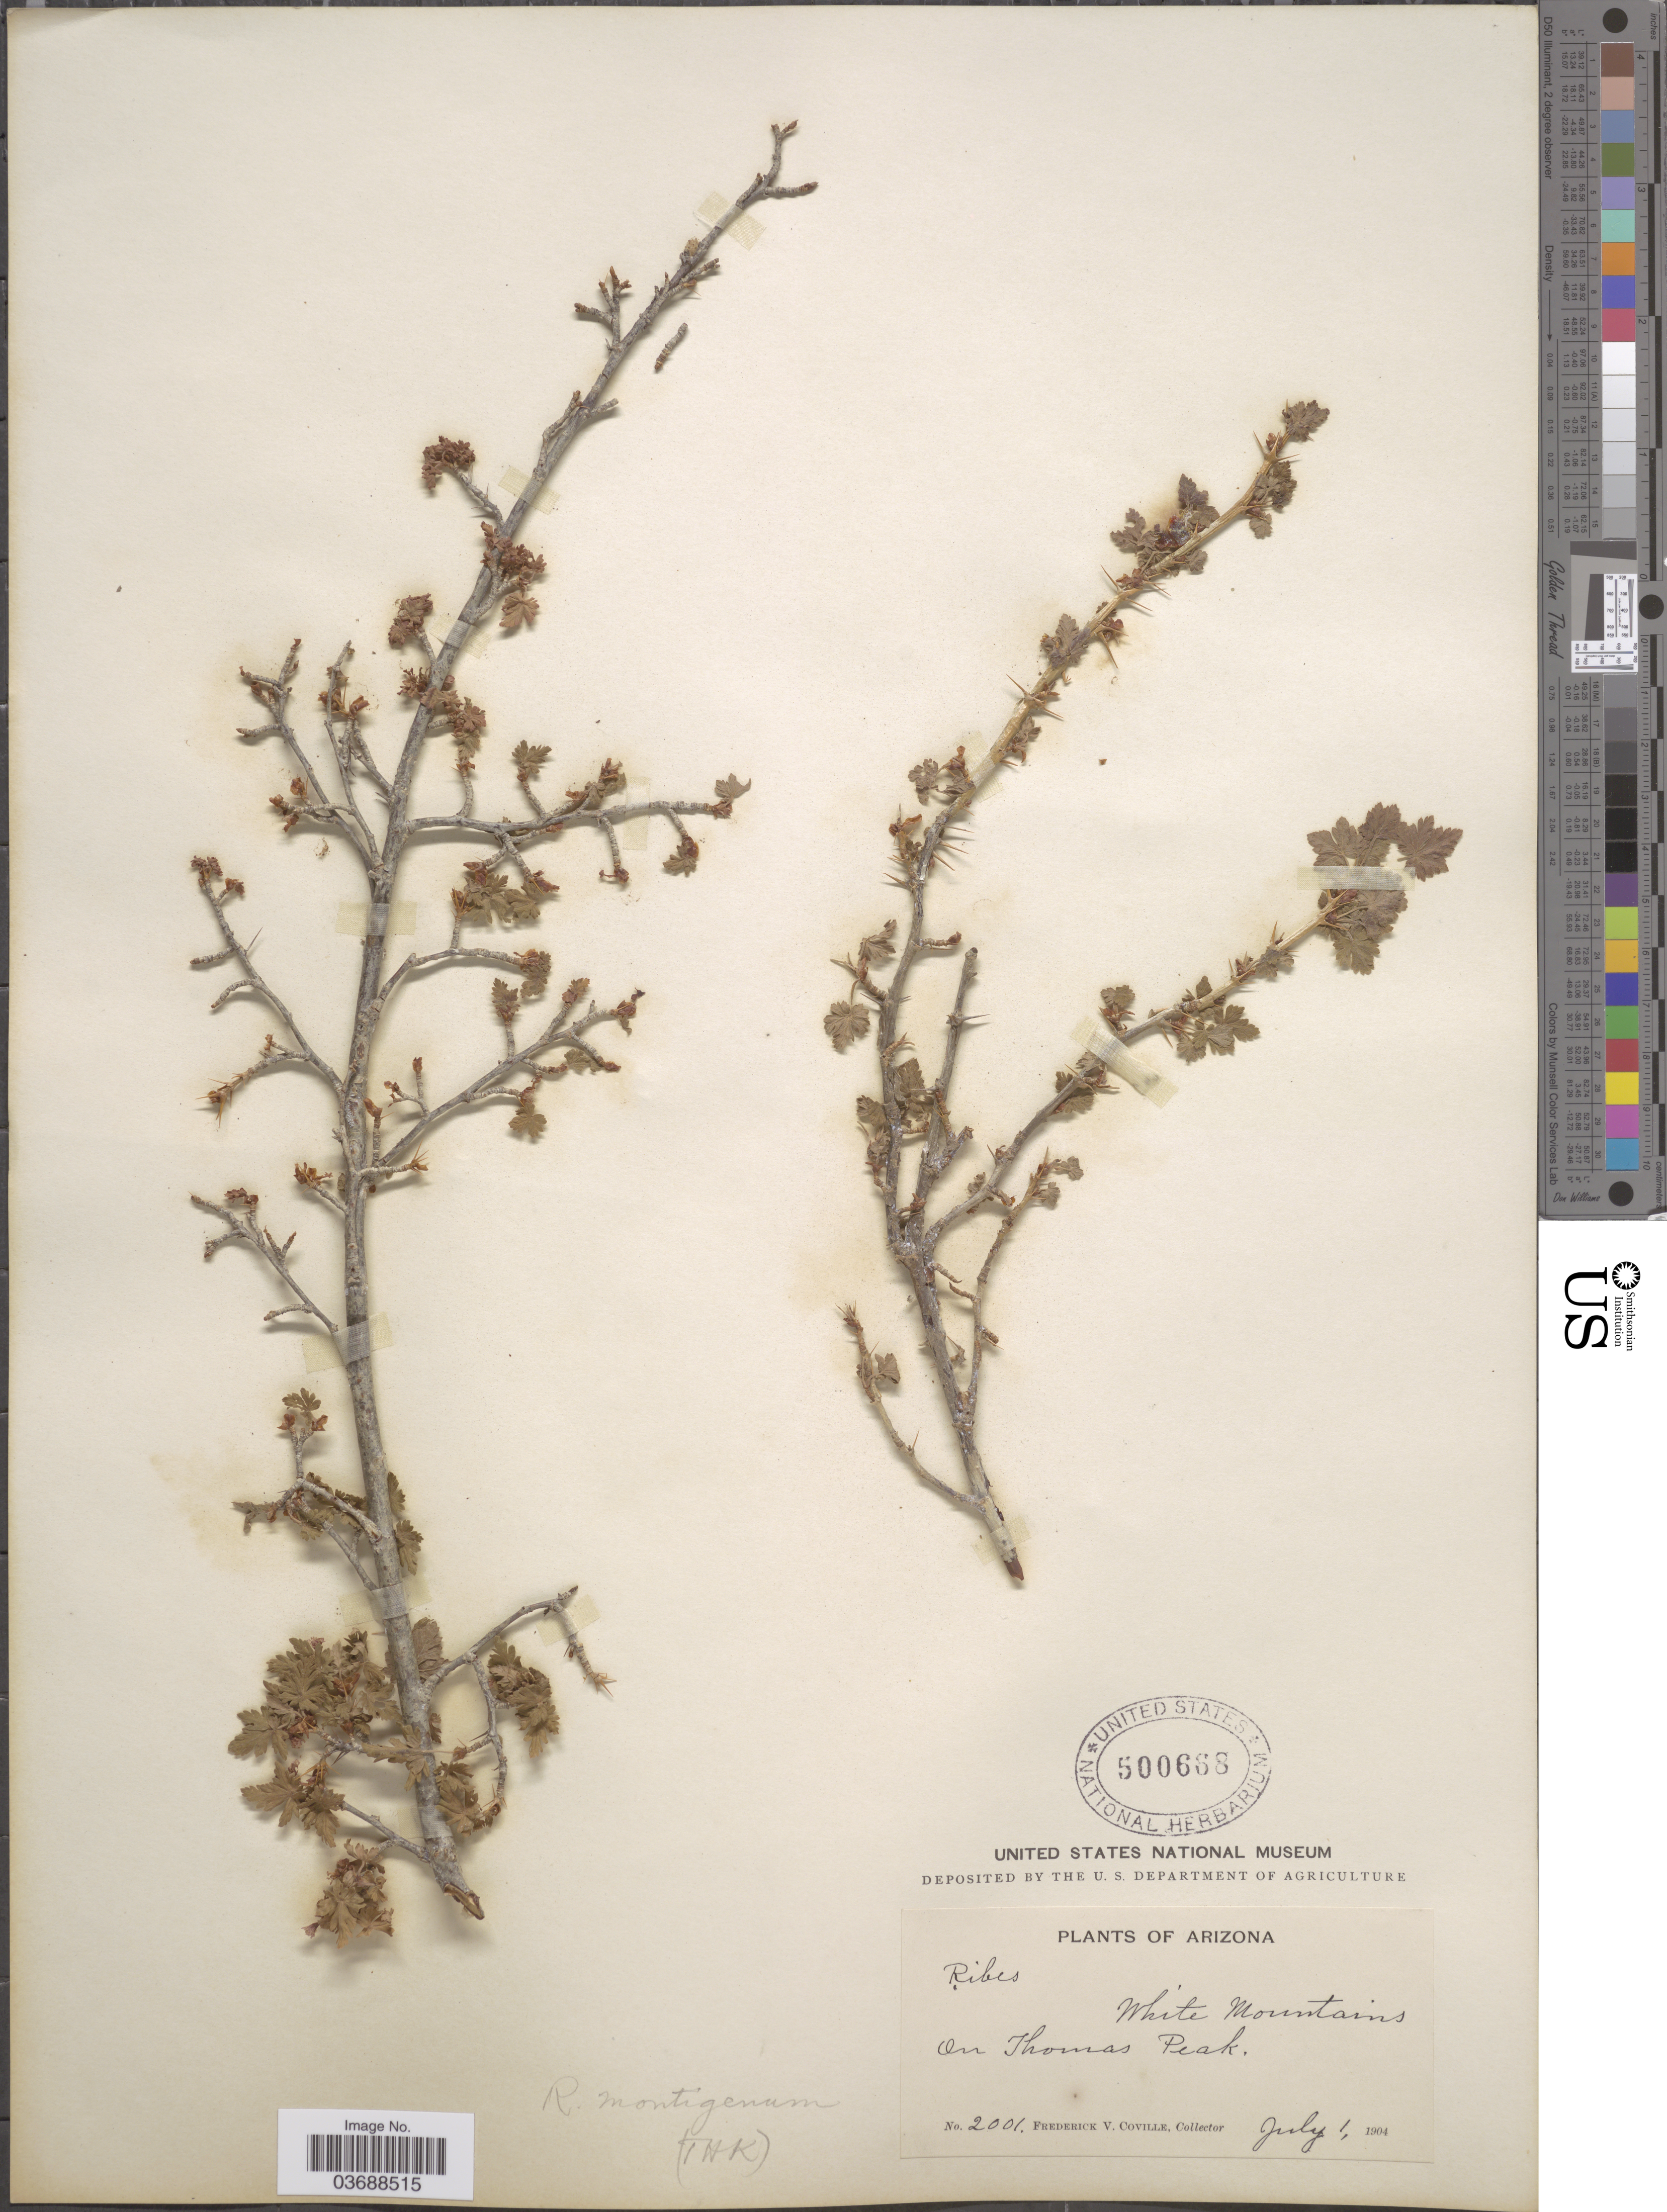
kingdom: Plantae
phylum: Tracheophyta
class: Magnoliopsida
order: Saxifragales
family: Grossulariaceae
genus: Ribes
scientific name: Ribes montigenum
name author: McClatchie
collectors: F. V. Coville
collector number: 2001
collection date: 1904-07-01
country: United States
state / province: Arizona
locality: White Mountains, On Thomas Peak.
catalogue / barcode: US 500668